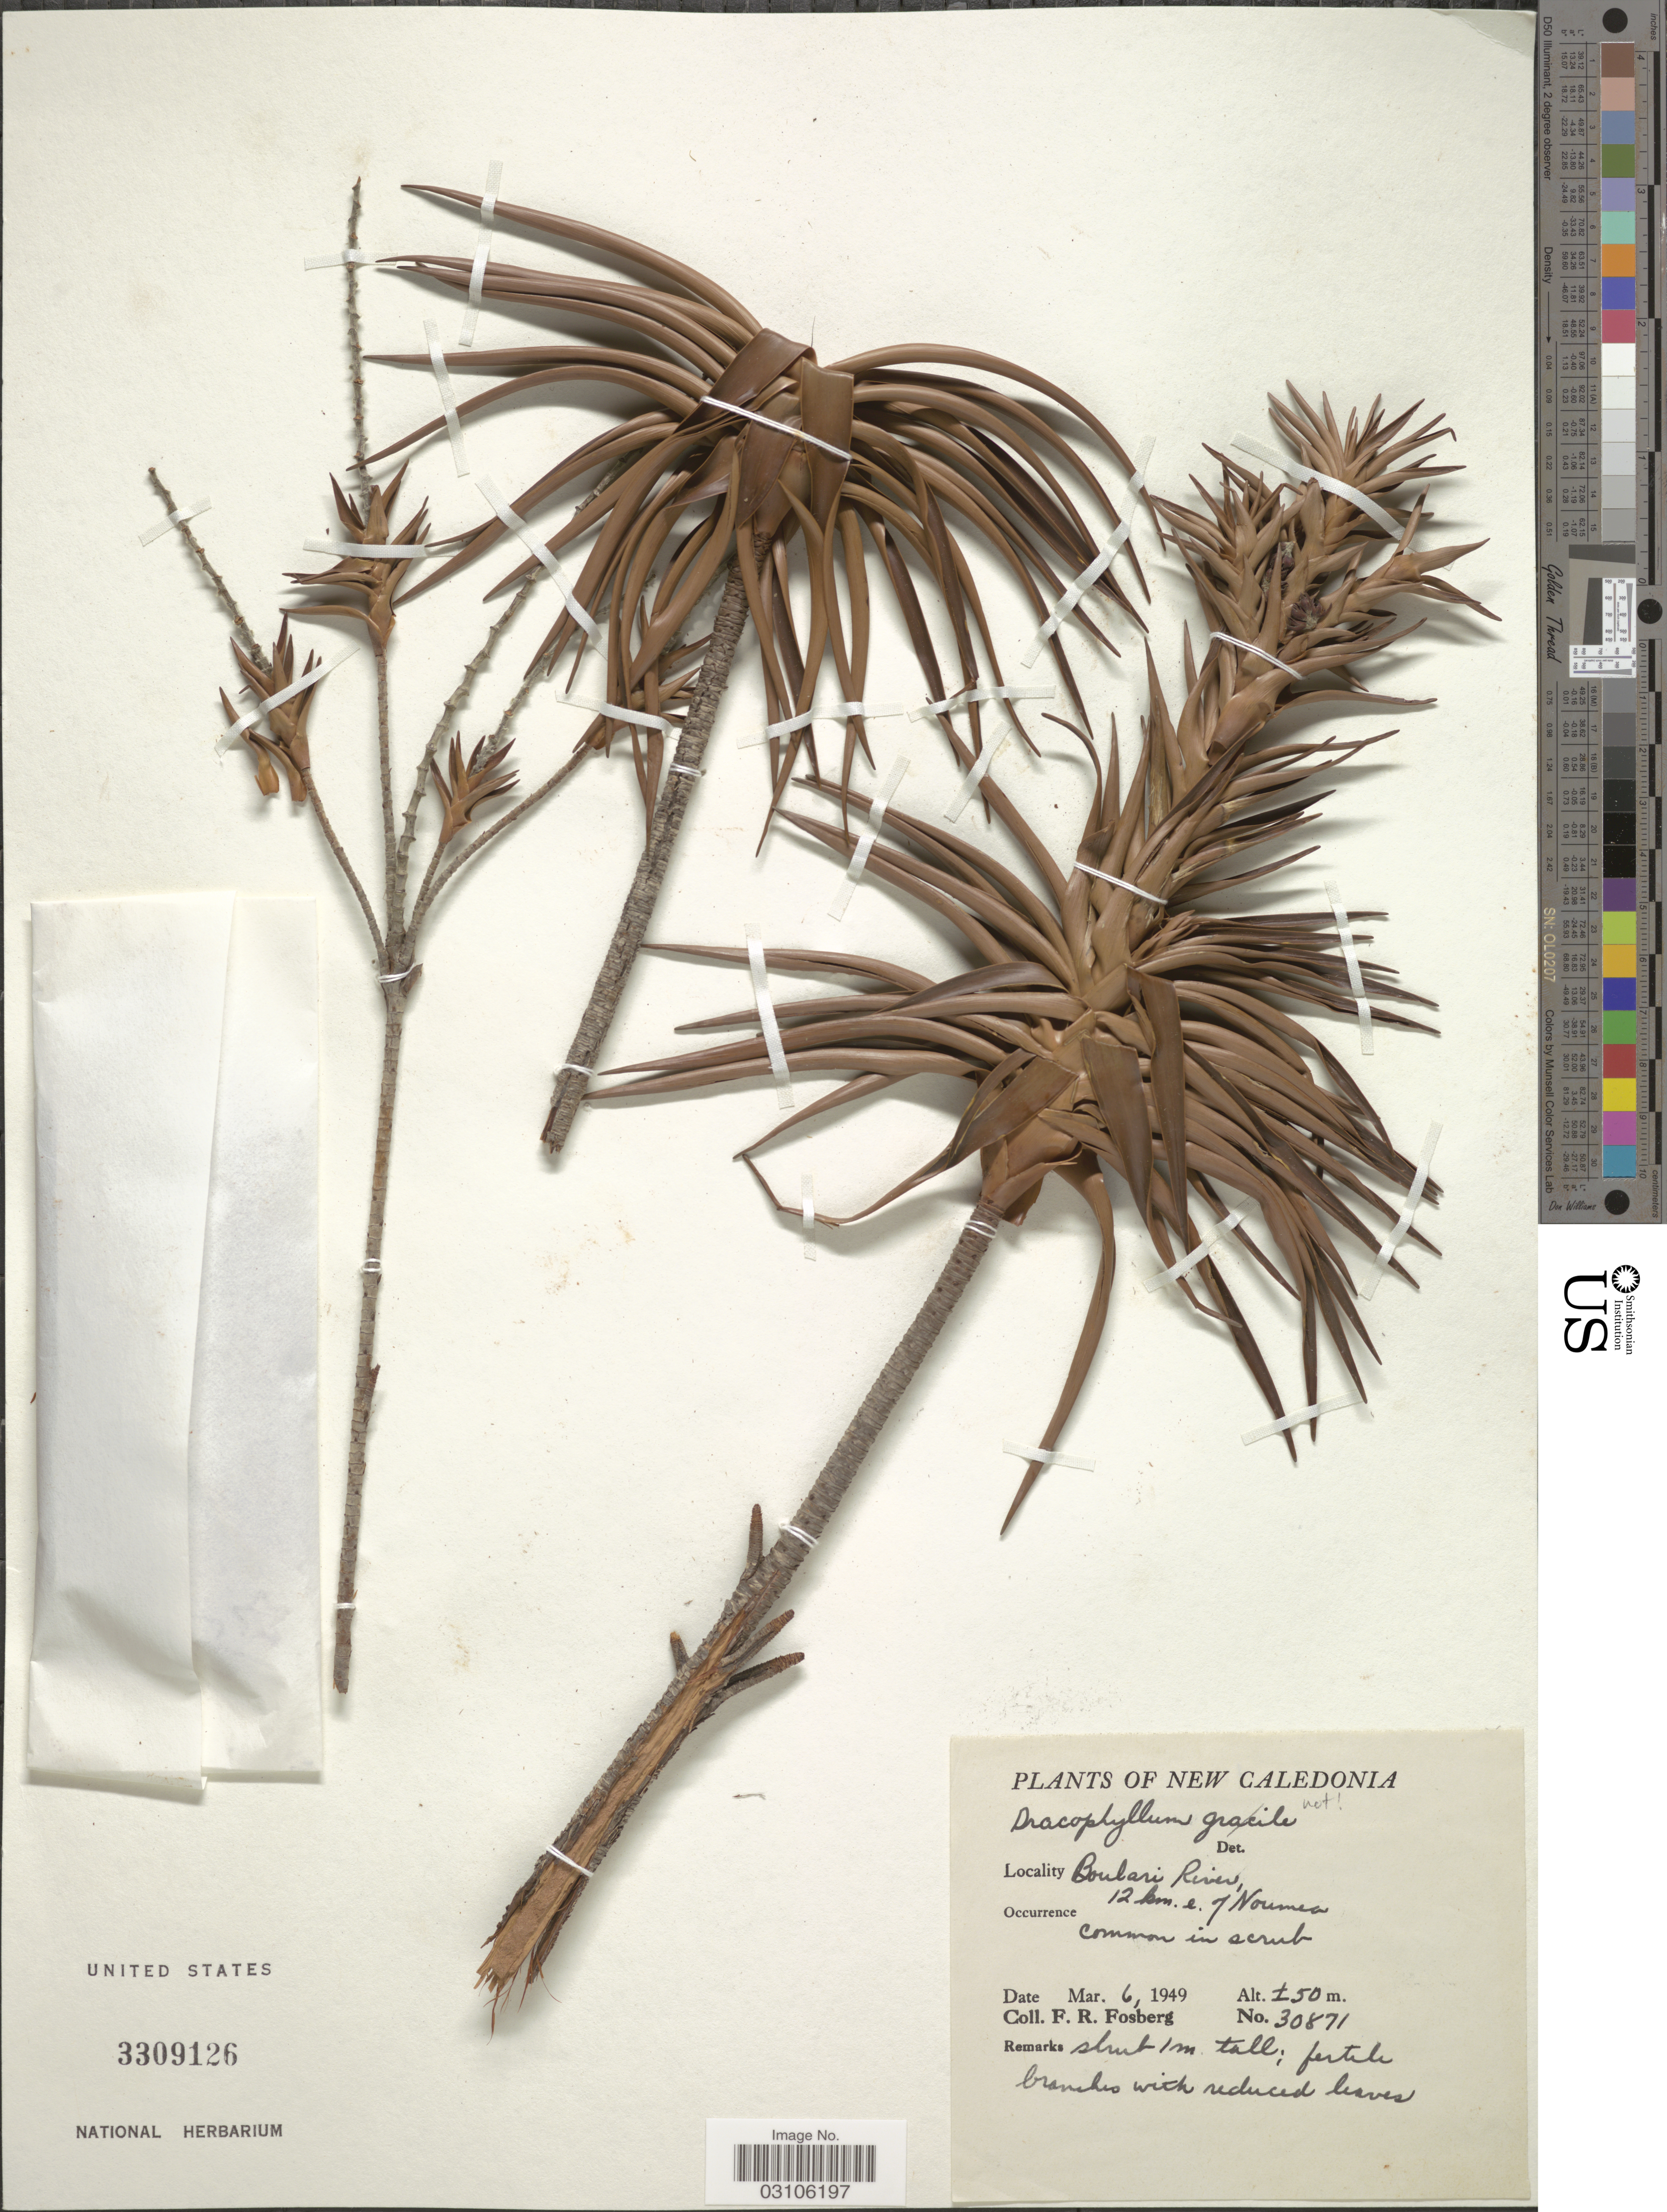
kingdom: Plantae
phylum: Tracheophyta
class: Magnoliopsida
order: Ericales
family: Ericaceae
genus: Dracophyllum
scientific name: Dracophyllum sp.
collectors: F. R. Fosberg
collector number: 30871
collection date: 1949-03-06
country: New Caledonia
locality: Boulari River, 12 km. e. of Noumea.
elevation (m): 50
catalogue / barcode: US 3309126